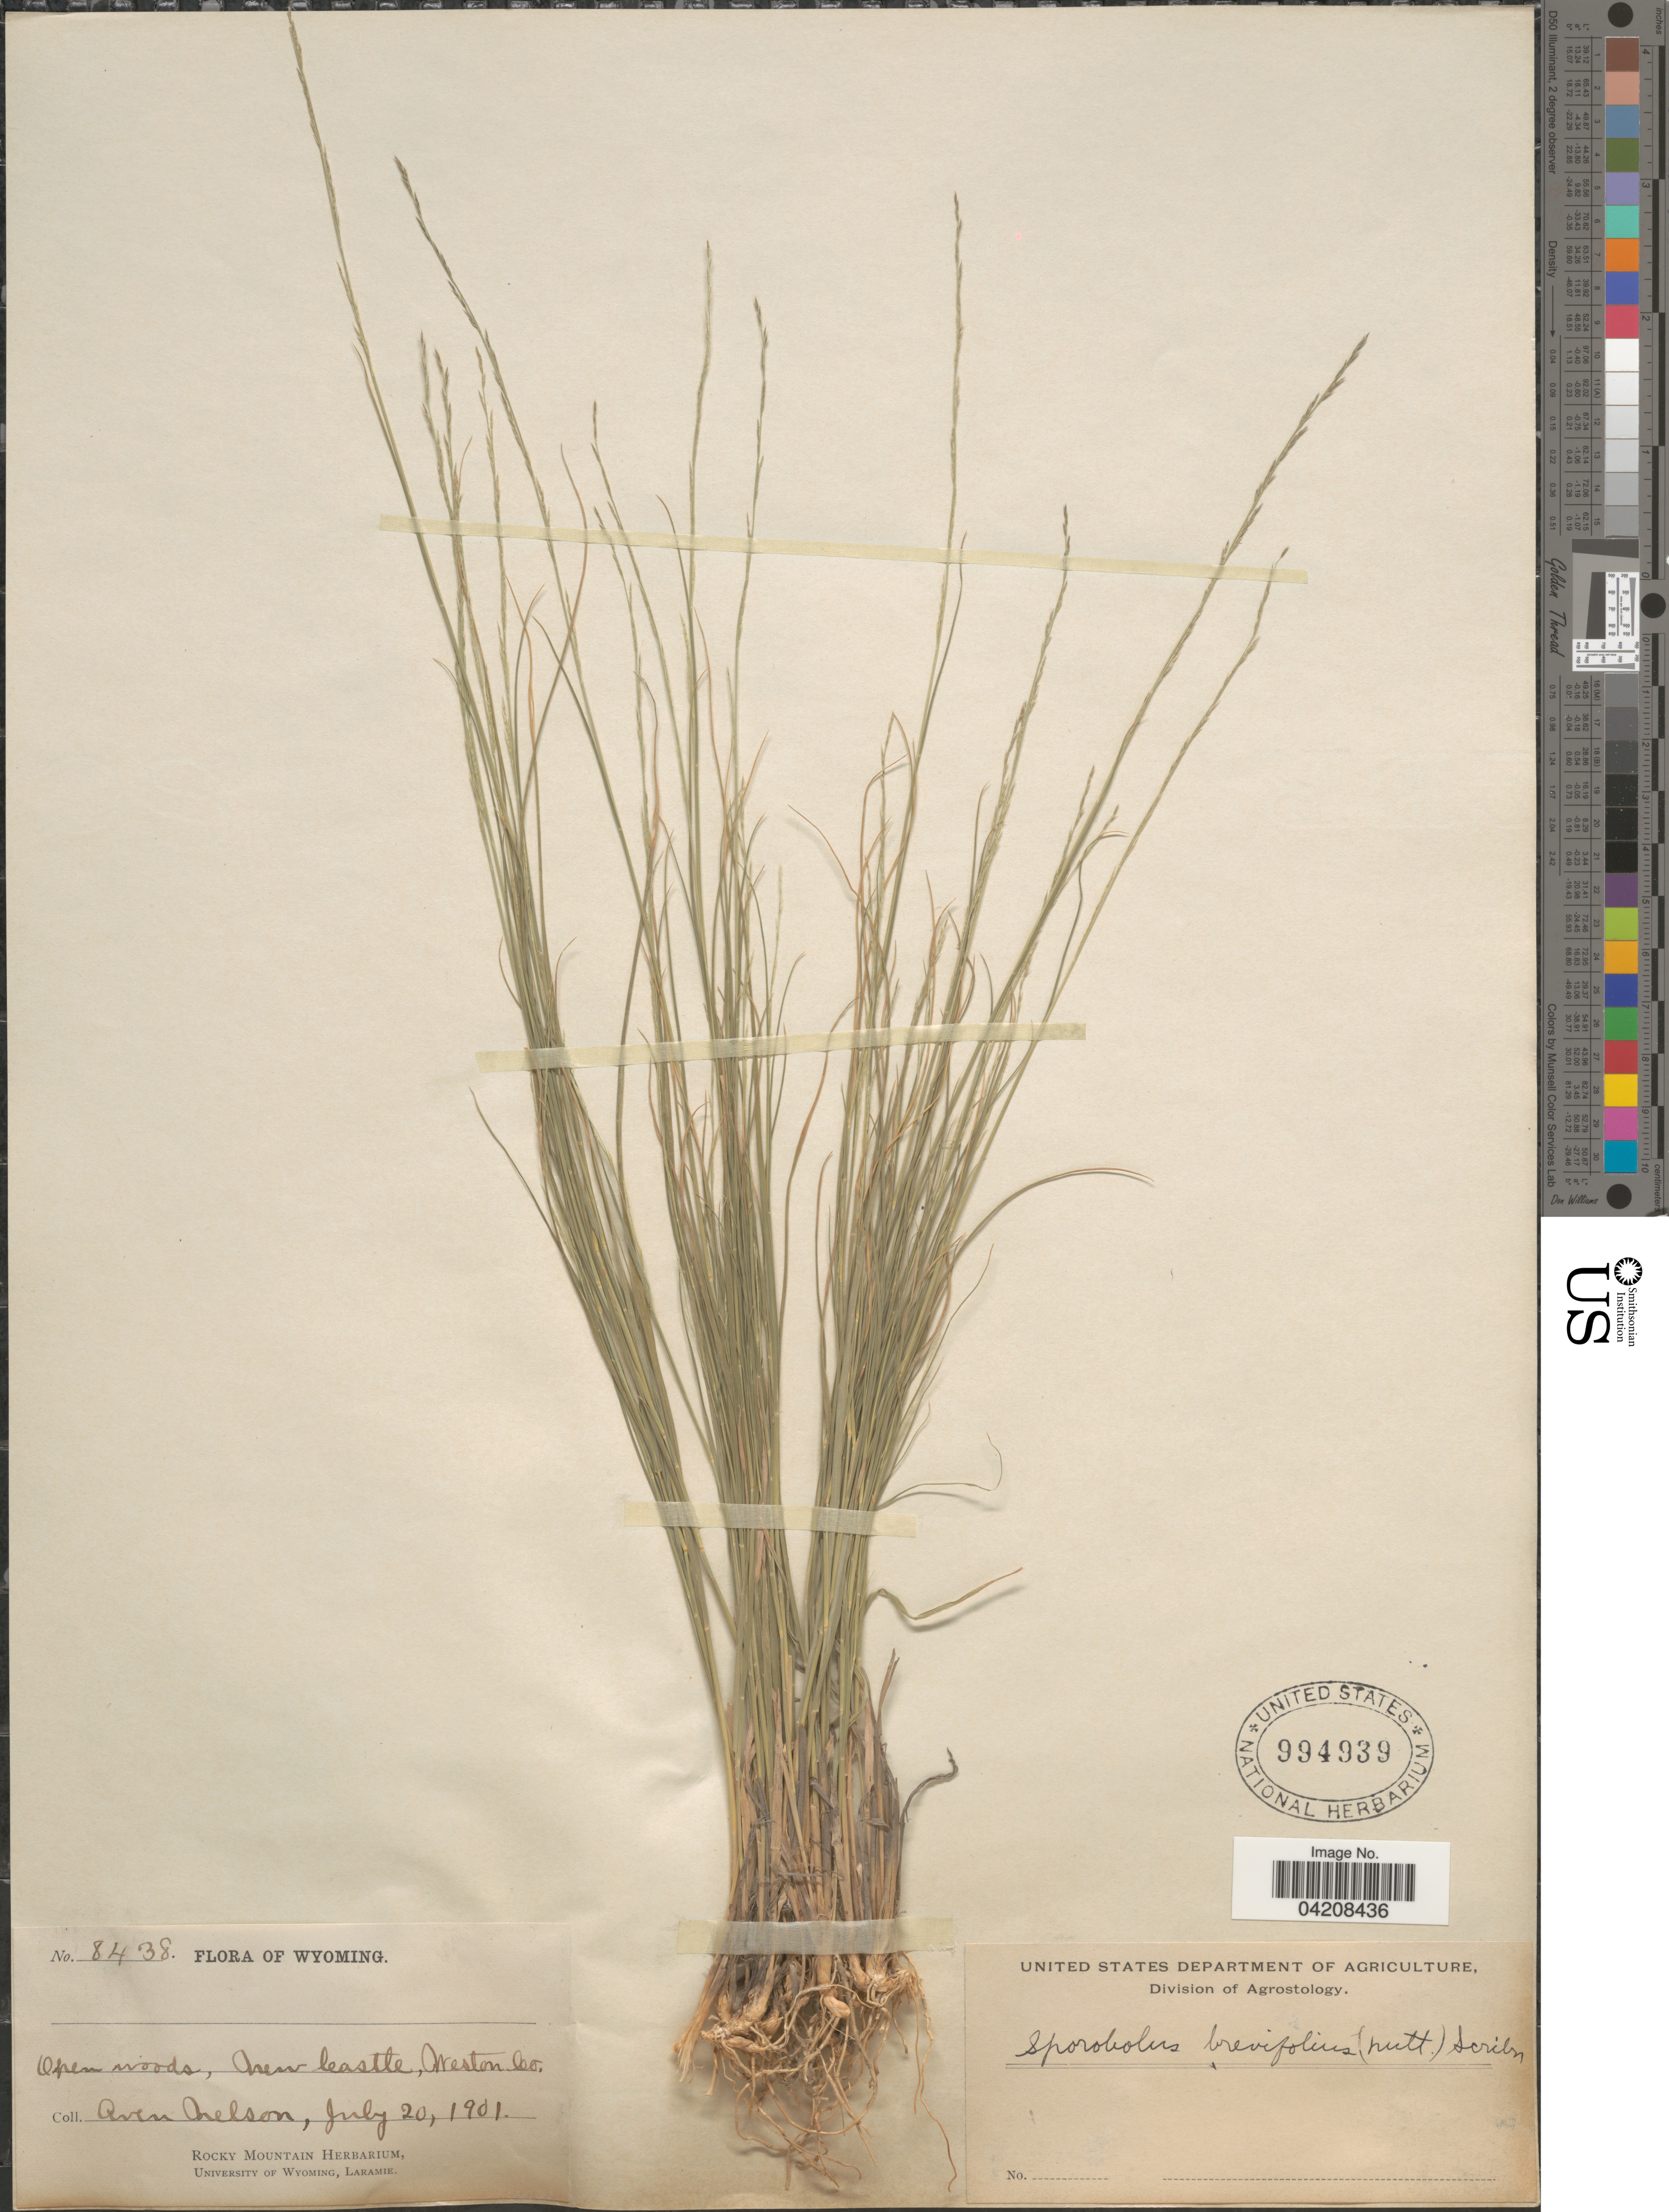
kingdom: Plantae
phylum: Tracheophyta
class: Liliopsida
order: Poales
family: Poaceae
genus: Muhlenbergia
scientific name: Muhlenbergia cuspidata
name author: (Torr. ex Hook.) Rydb.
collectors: A. Nelson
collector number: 8438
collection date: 1901-07-20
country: United States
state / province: Wyoming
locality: Open woods, New Castle, Weston Co.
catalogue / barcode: US 994939